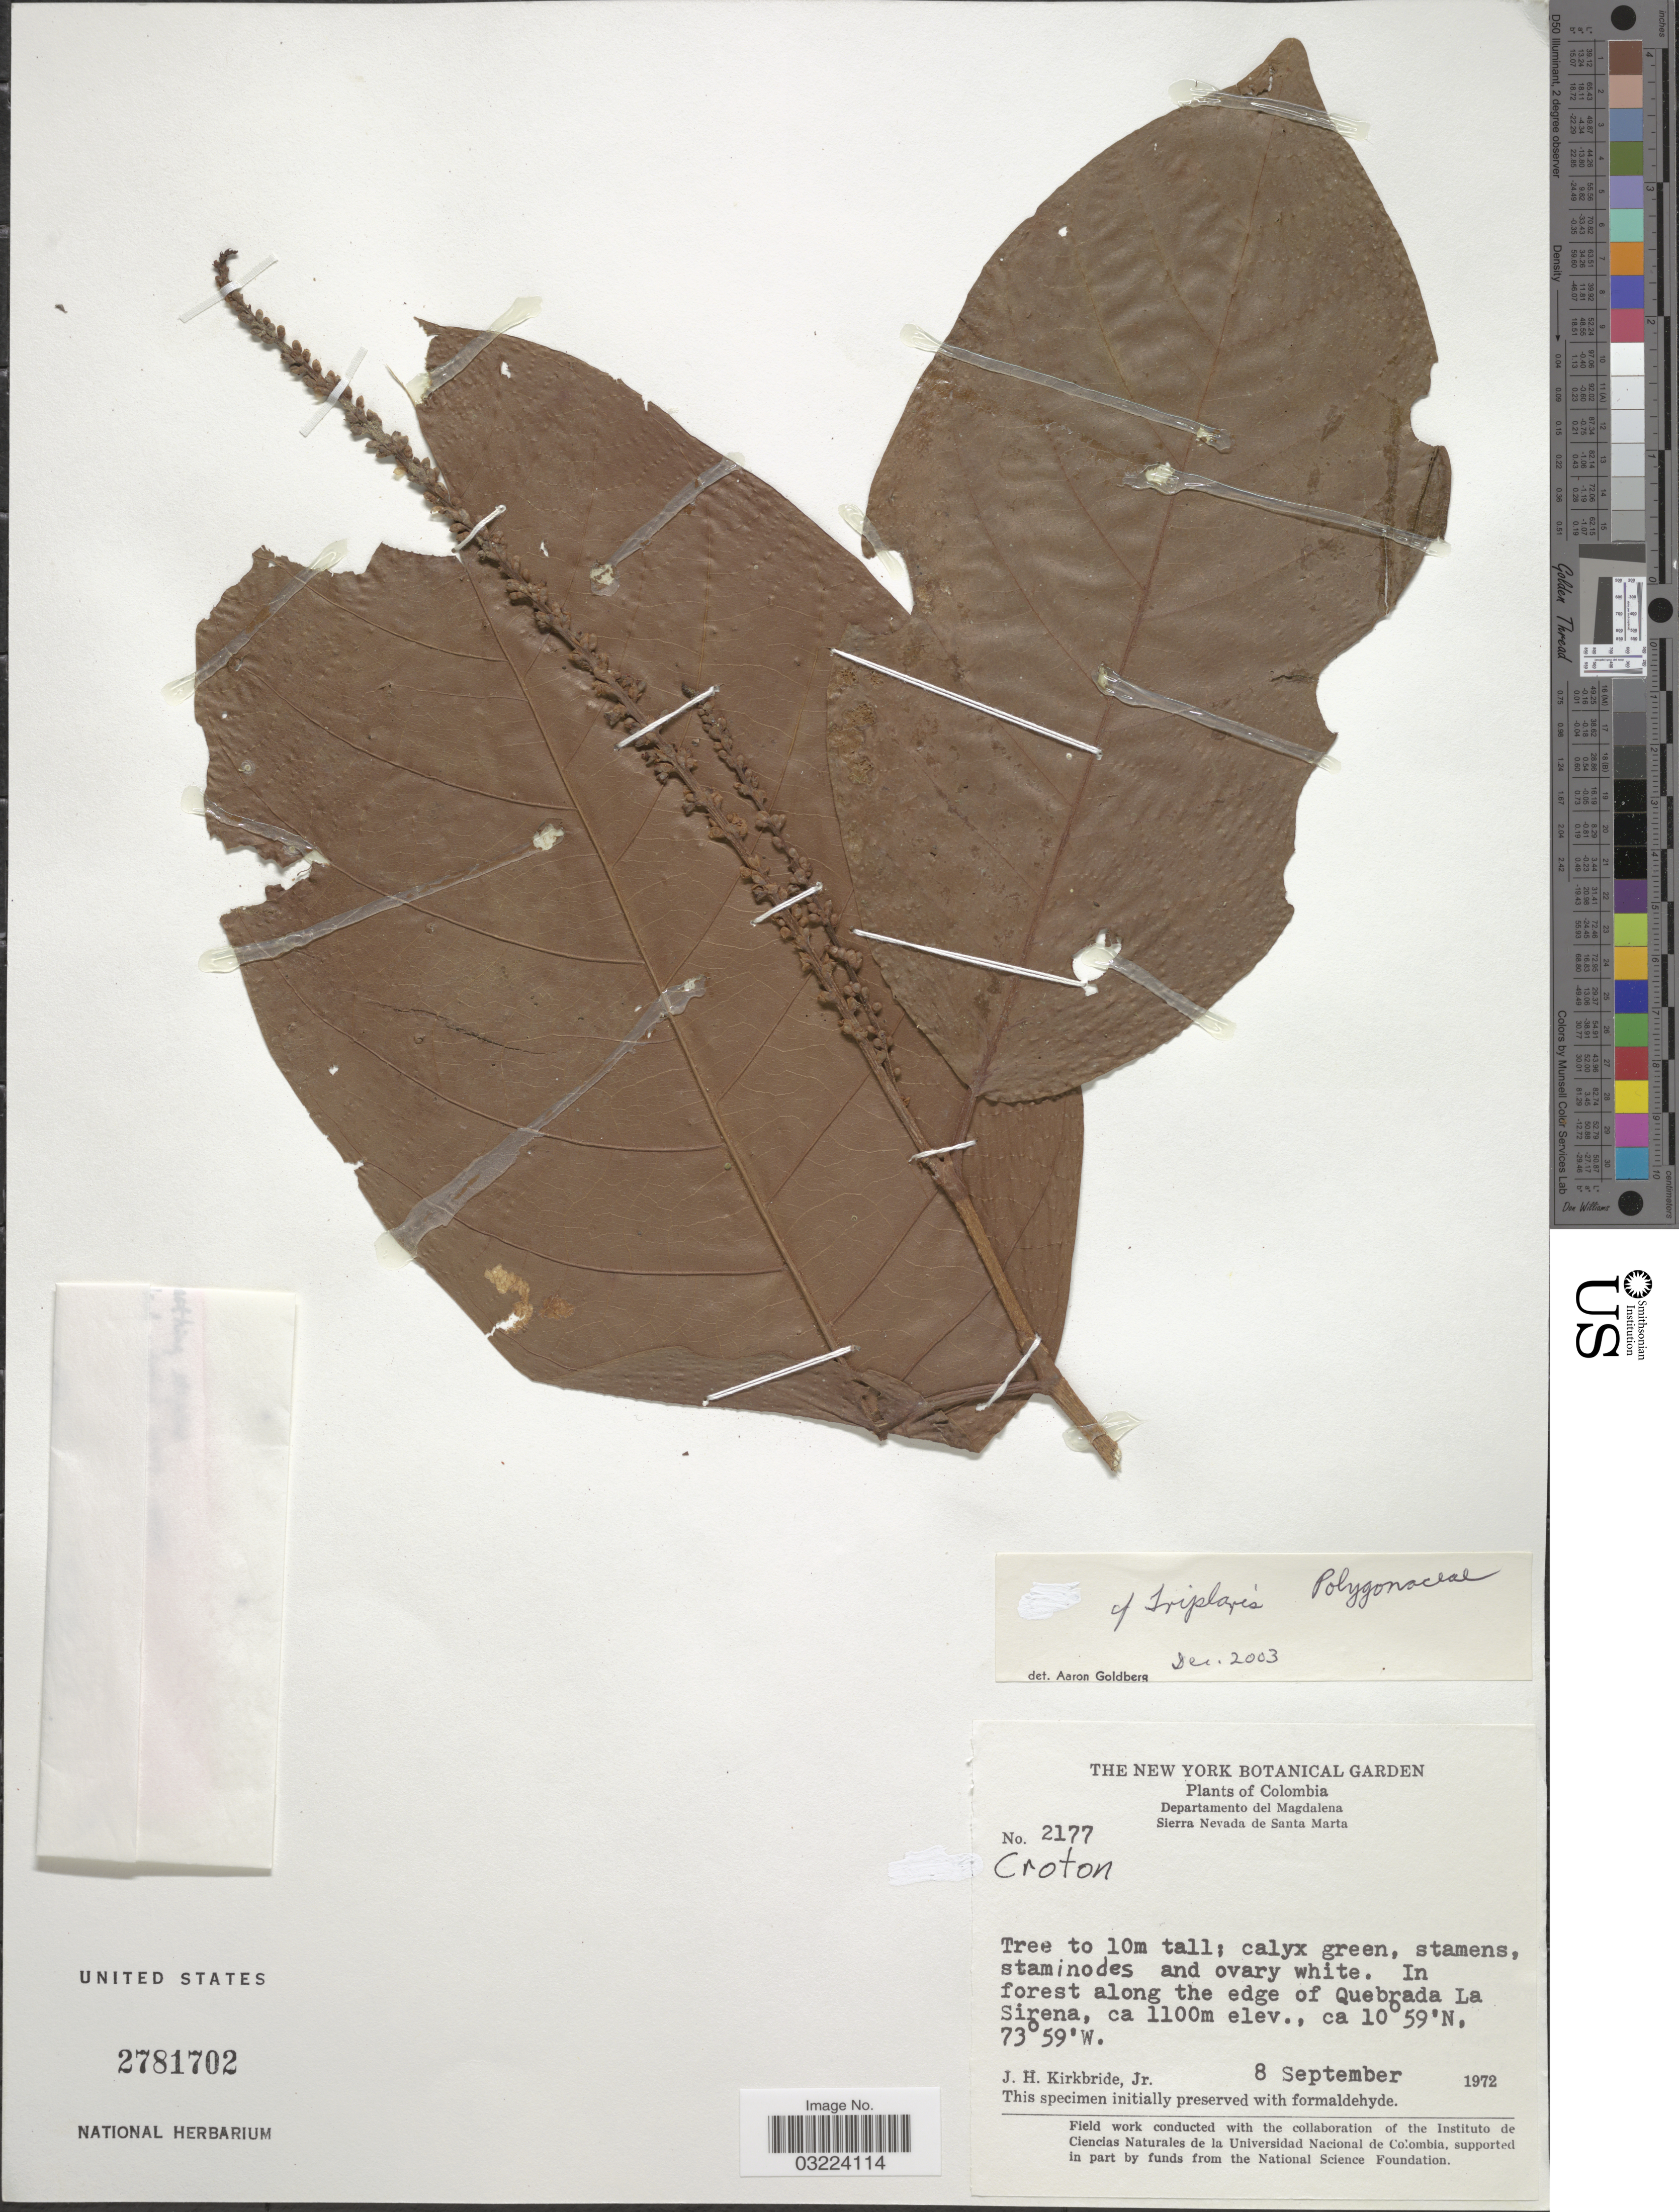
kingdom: Plantae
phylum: Tracheophyta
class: Magnoliopsida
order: Caryophyllales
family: Polygonaceae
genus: Triplaris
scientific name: Triplaris sp.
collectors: J. H. Kirkbride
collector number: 2177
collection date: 1972-09-08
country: Colombia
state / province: Magdalena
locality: Departamento del Magdalena, Sierra Nevada de Santa Marta. In forest along the edge of Quebrada La Sirena.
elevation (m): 1100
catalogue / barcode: US 2781702